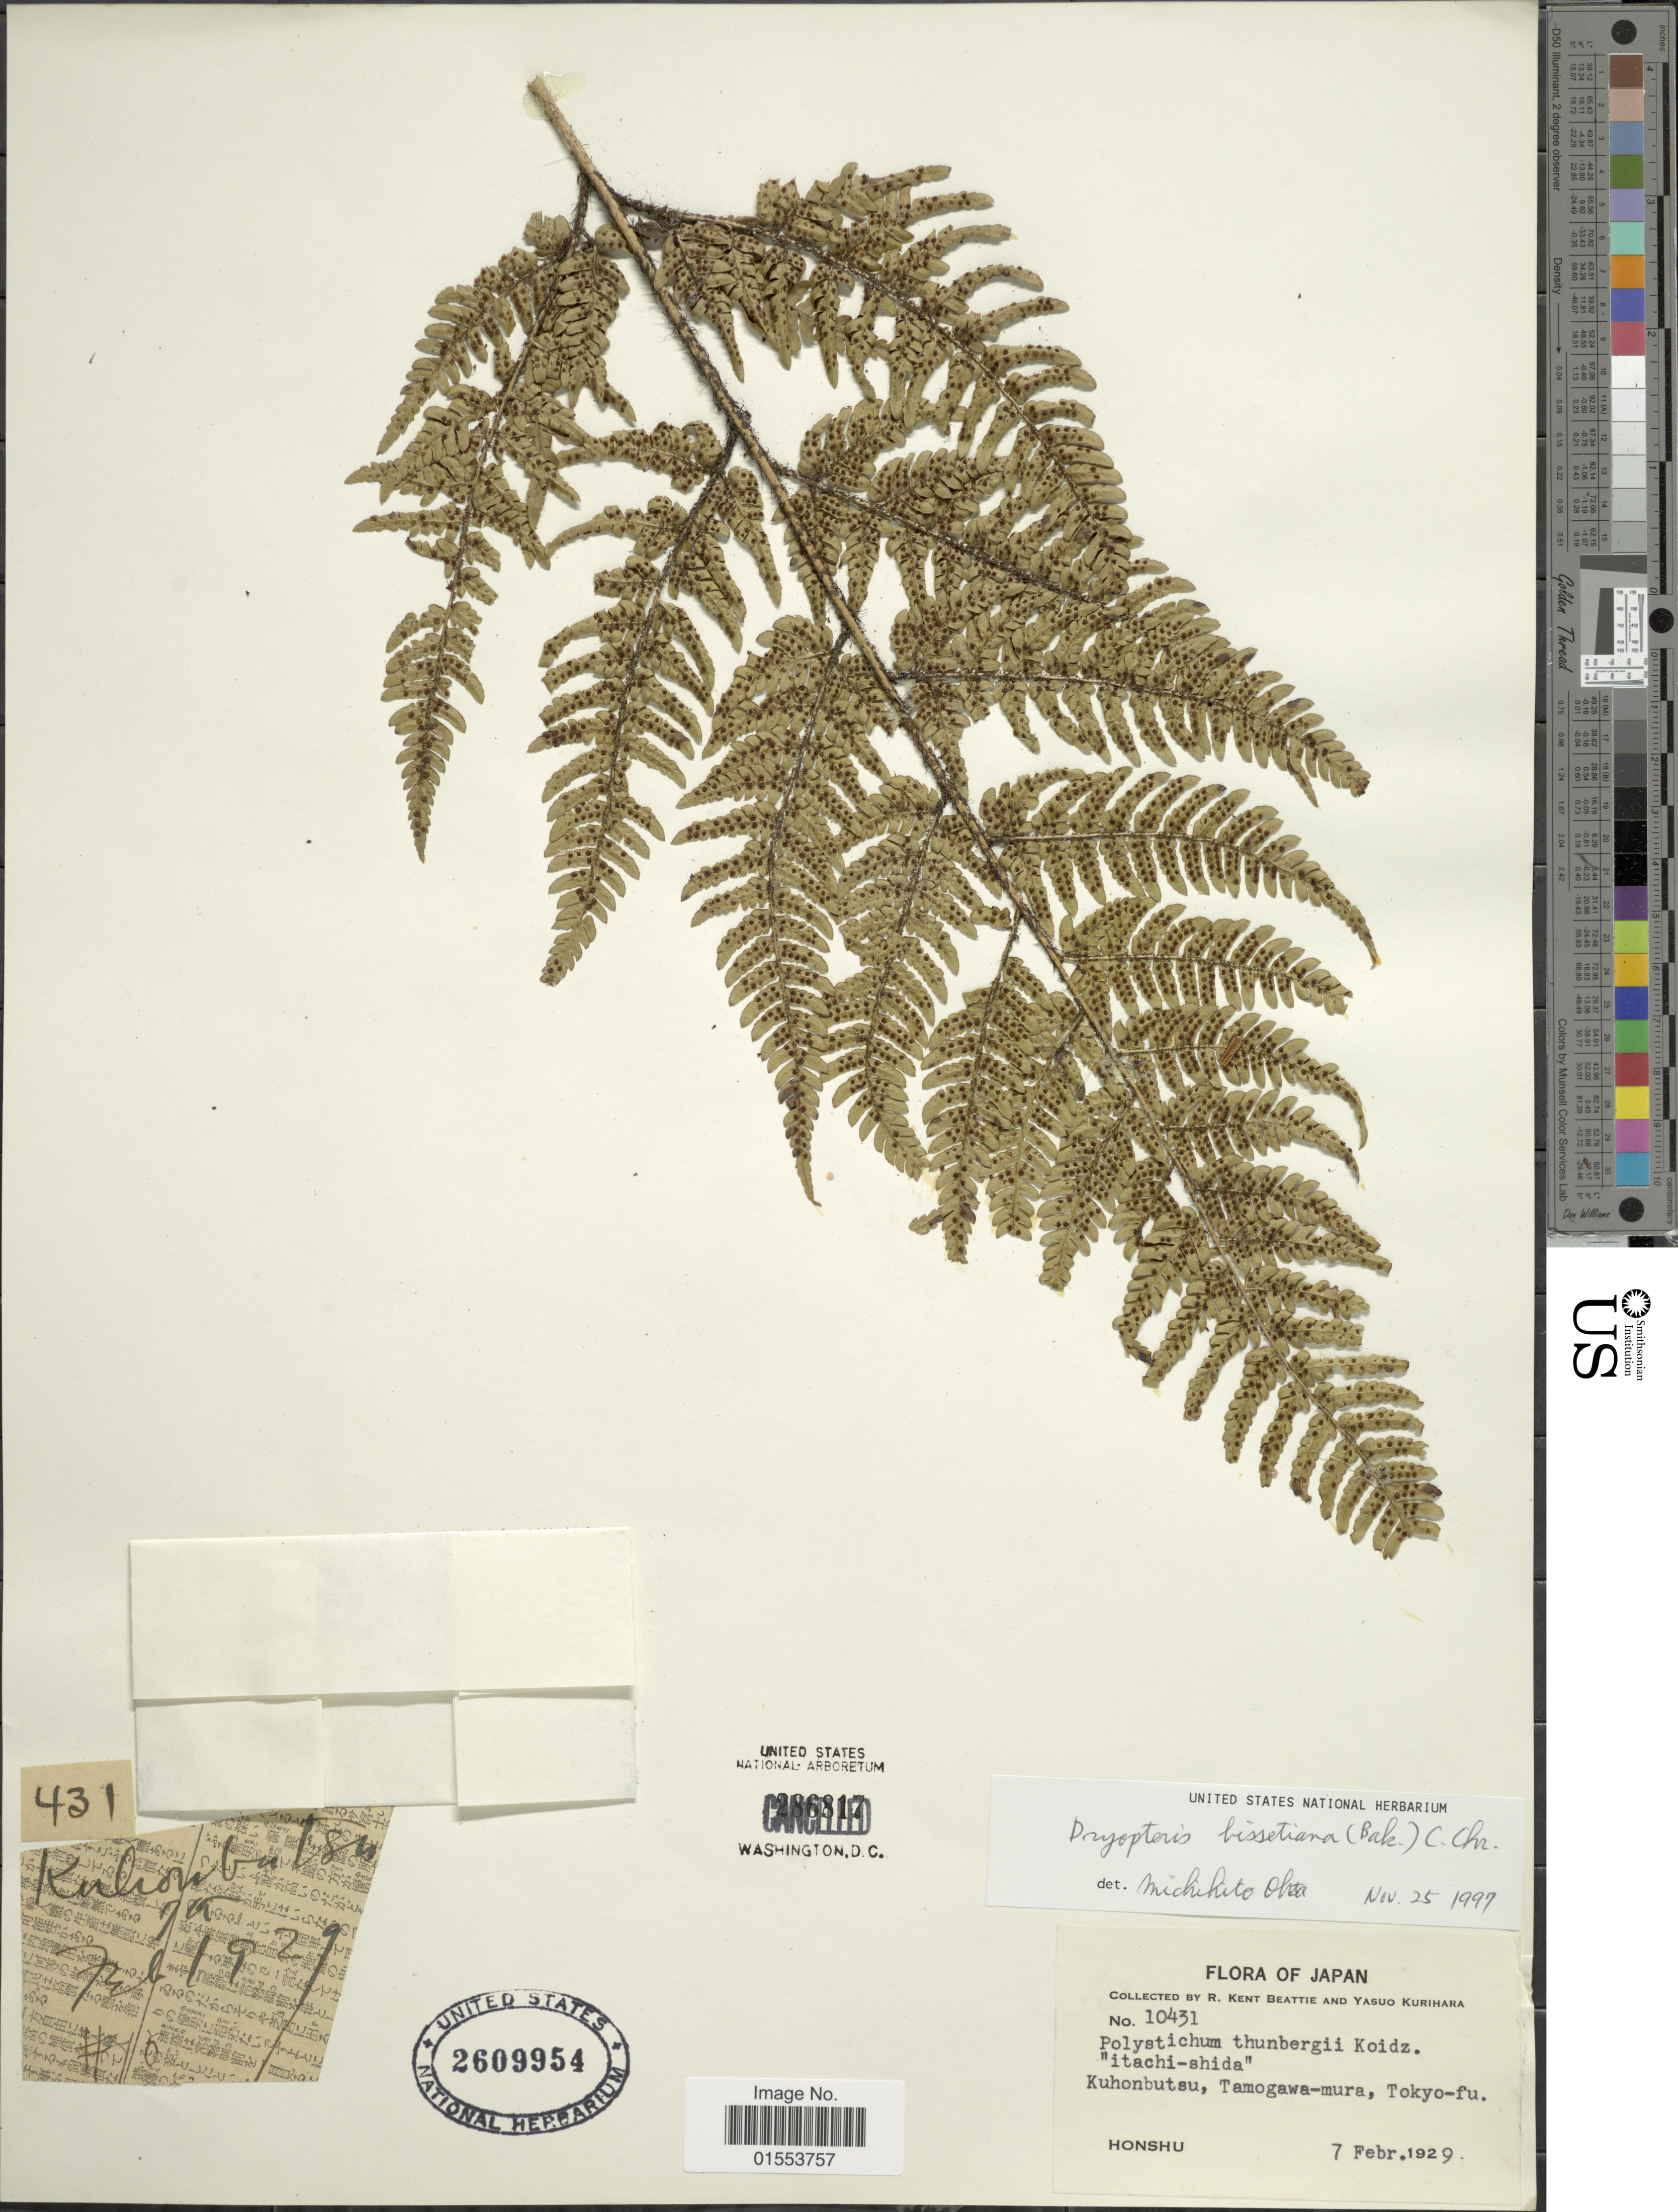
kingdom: Plantae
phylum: Tracheophyta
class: Polypodiopsida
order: Polypodiales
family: Dryopteridaceae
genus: Dryopteris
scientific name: Dryopteris bissetiana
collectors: R. K. Beattie & Y. Kurihara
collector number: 10431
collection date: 1929-02-07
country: Japan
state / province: Tokyo, Federal City of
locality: Japan, Kuhonbutsu, Tamogawa-mura, Tokyo-fu. Honshu.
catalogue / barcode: US 1609954